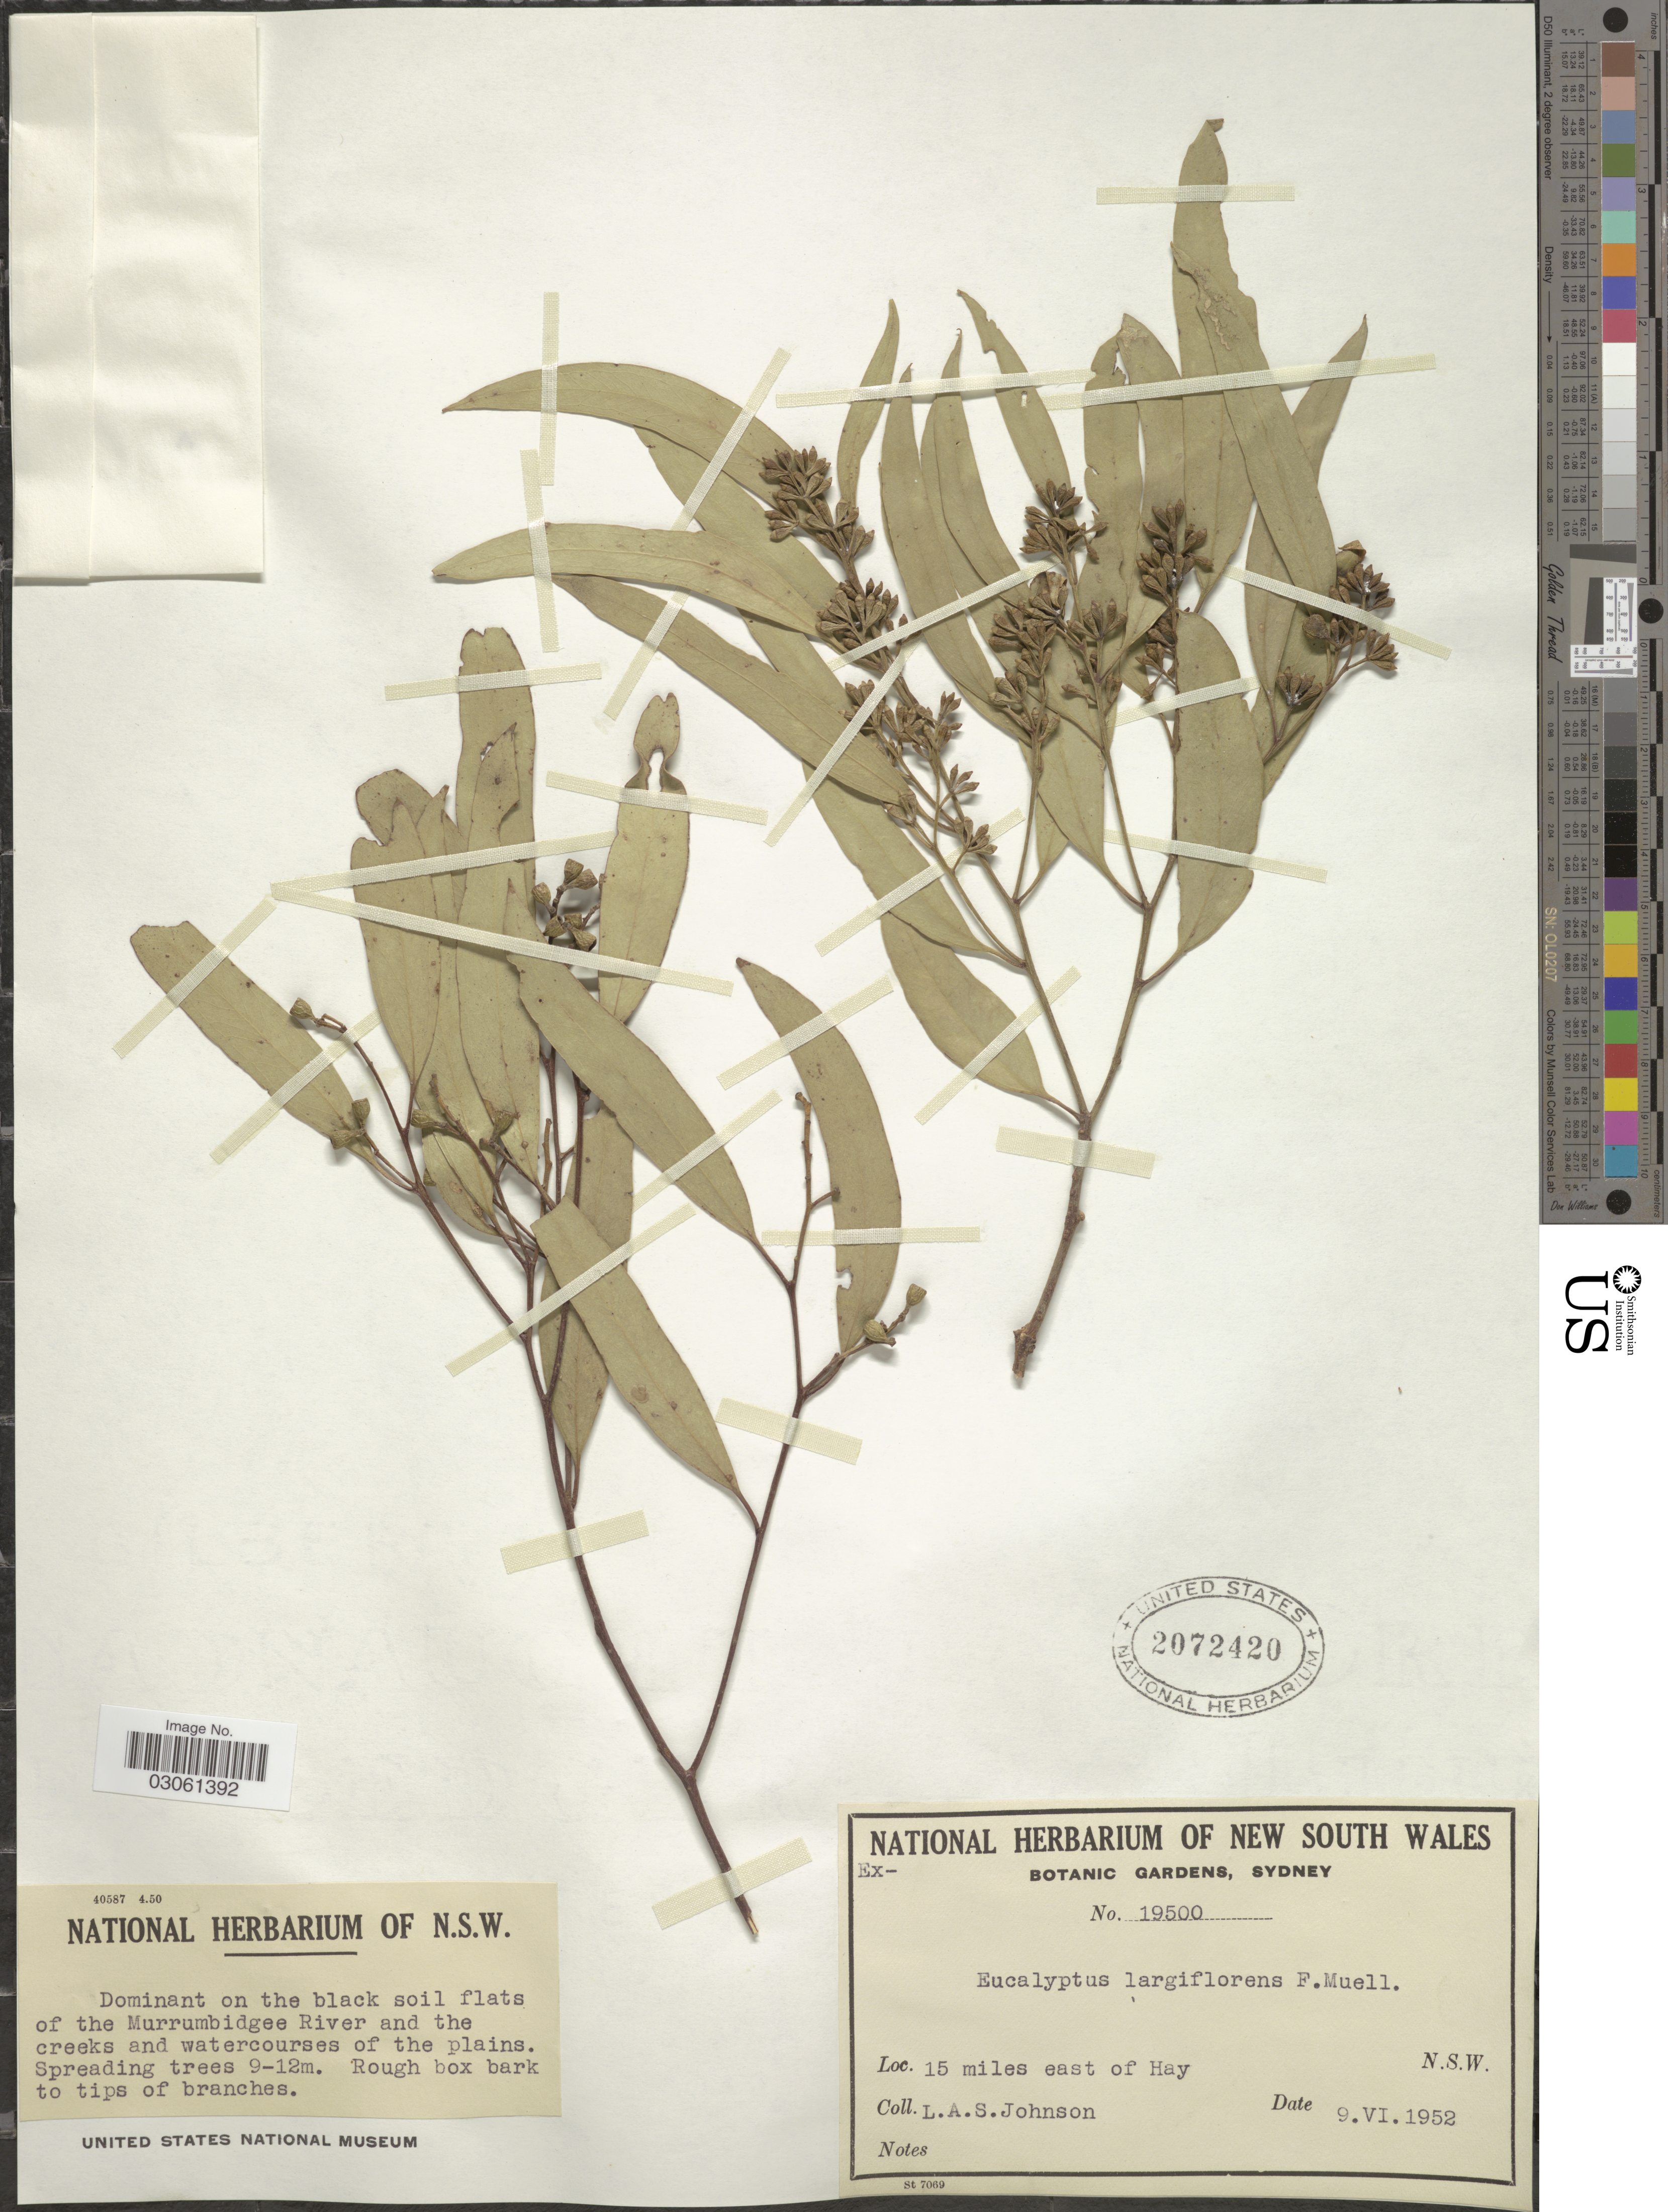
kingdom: Plantae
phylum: Tracheophyta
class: Magnoliopsida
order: Myrtales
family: Myrtaceae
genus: Eucalyptus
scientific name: Eucalyptus largiflorens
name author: F. Muell.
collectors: L. A. S. Johnson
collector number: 19500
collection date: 1952-06-09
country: Australia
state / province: New South Wales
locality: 15 miles east of Hay. Dominant on the black soil flats of the Murrumbidgee River and the creeks and watercourses of the plains.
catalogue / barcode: US 2072420